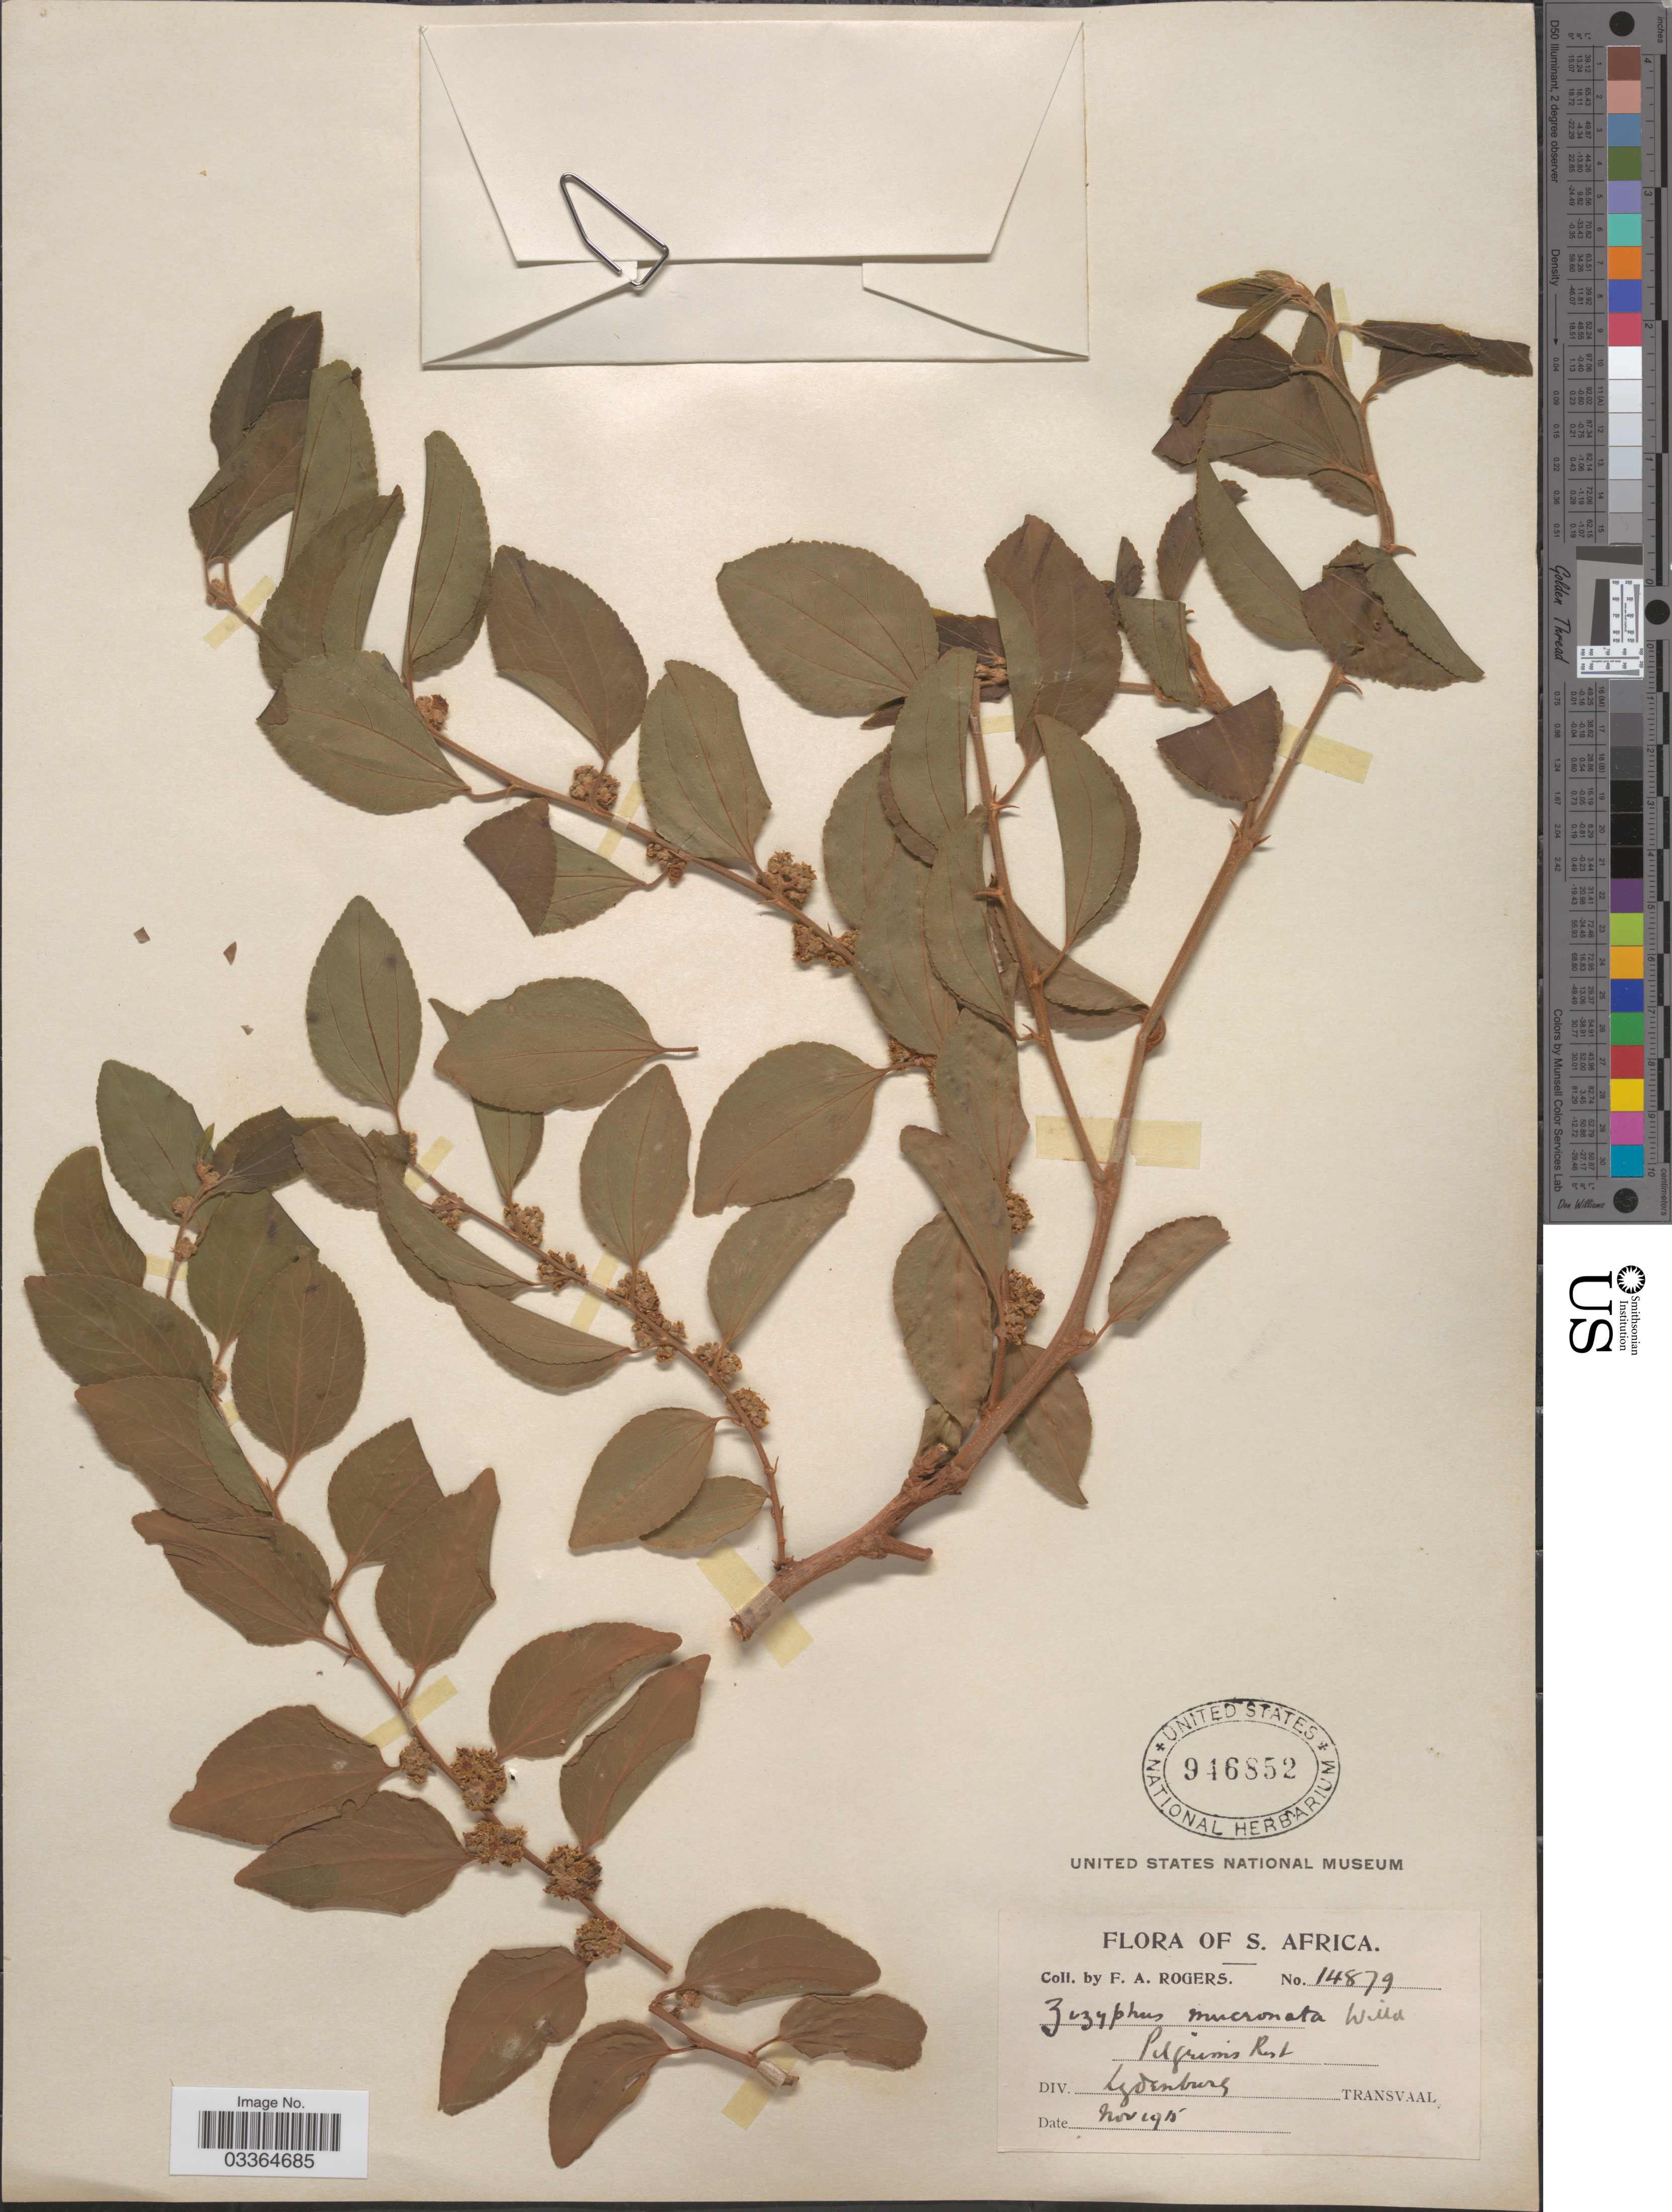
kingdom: Plantae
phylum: Tracheophyta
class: Magnoliopsida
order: Rosales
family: Rhamnaceae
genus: Ziziphus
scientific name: Ziziphus mucronata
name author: Willd.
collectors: F. A. Rogers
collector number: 14879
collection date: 1915-11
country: South Africa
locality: S. Africa. Pilgrim's Rest, Div. Lydenburg.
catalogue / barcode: US 946852